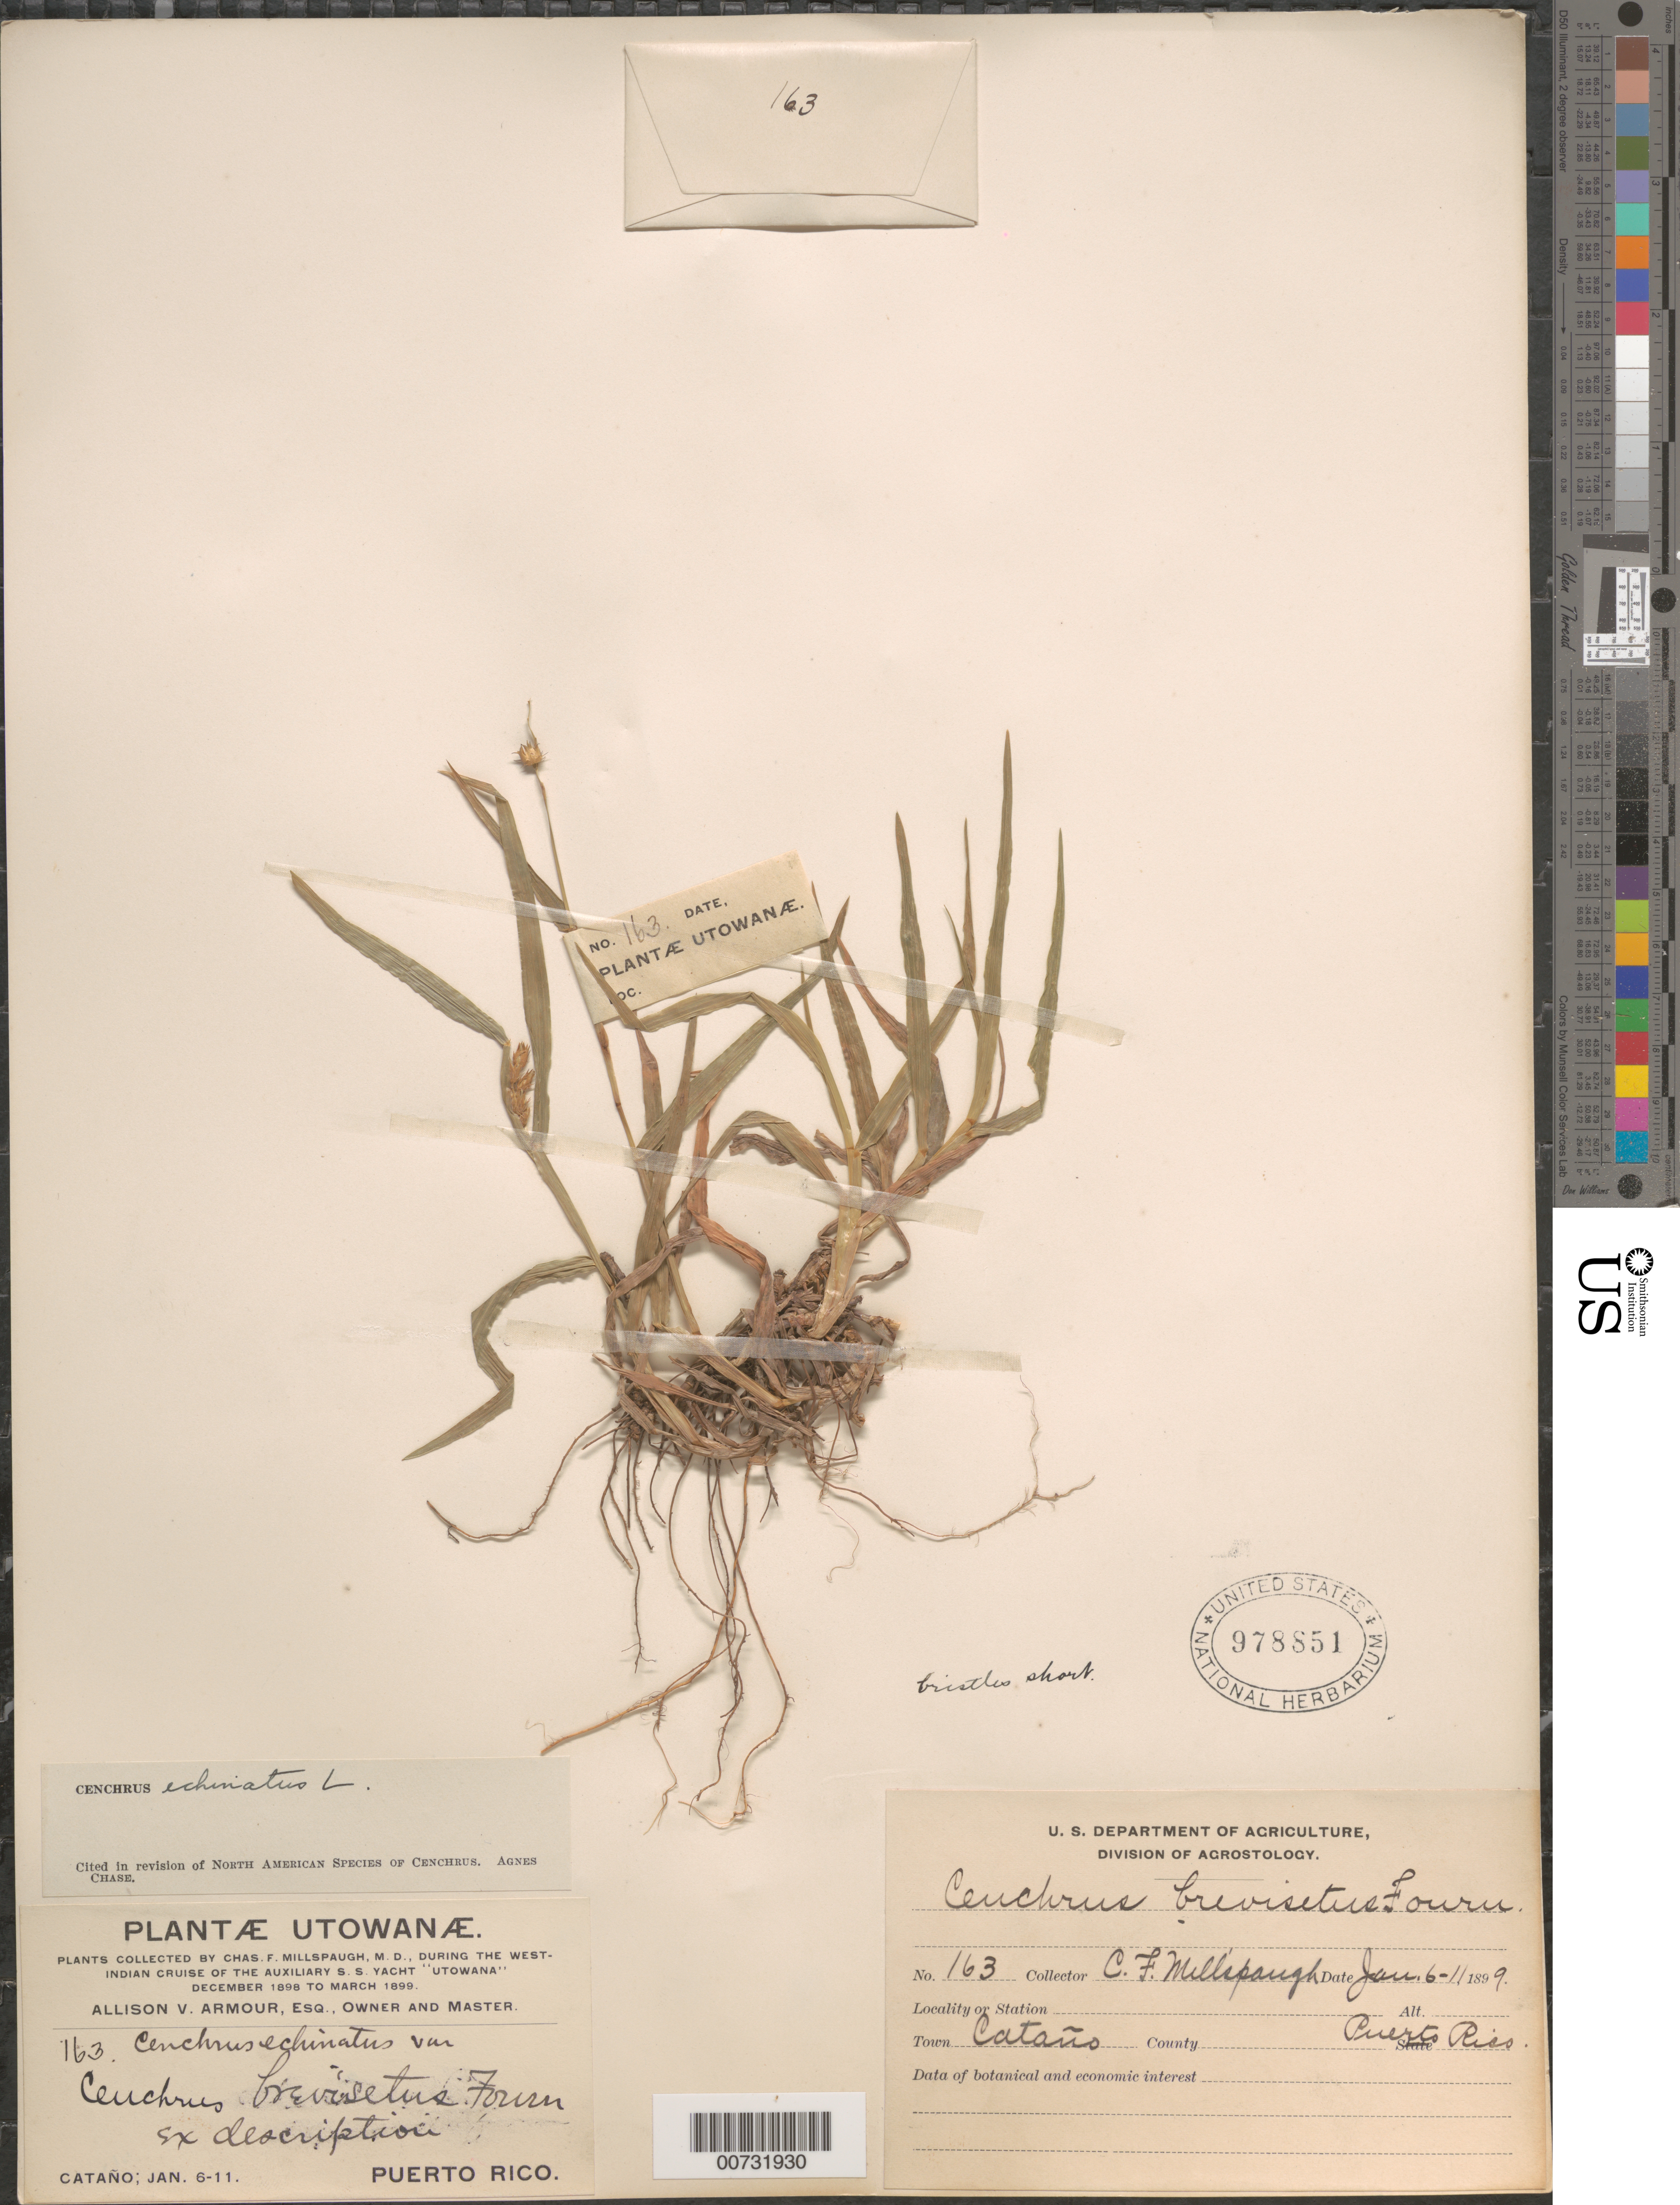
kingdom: Plantae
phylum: Tracheophyta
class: Liliopsida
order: Poales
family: Poaceae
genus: Cenchrus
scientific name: Cenchrus echinatus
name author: L.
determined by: Chase, [M.] Agnes, (US)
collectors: C. F. Millspaugh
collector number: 163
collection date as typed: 06 Jan 1899 to 11 Jan 1899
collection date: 1899-01-06/1899-01-11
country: Puerto Rico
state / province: Cataño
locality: Cataño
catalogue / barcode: US 978851